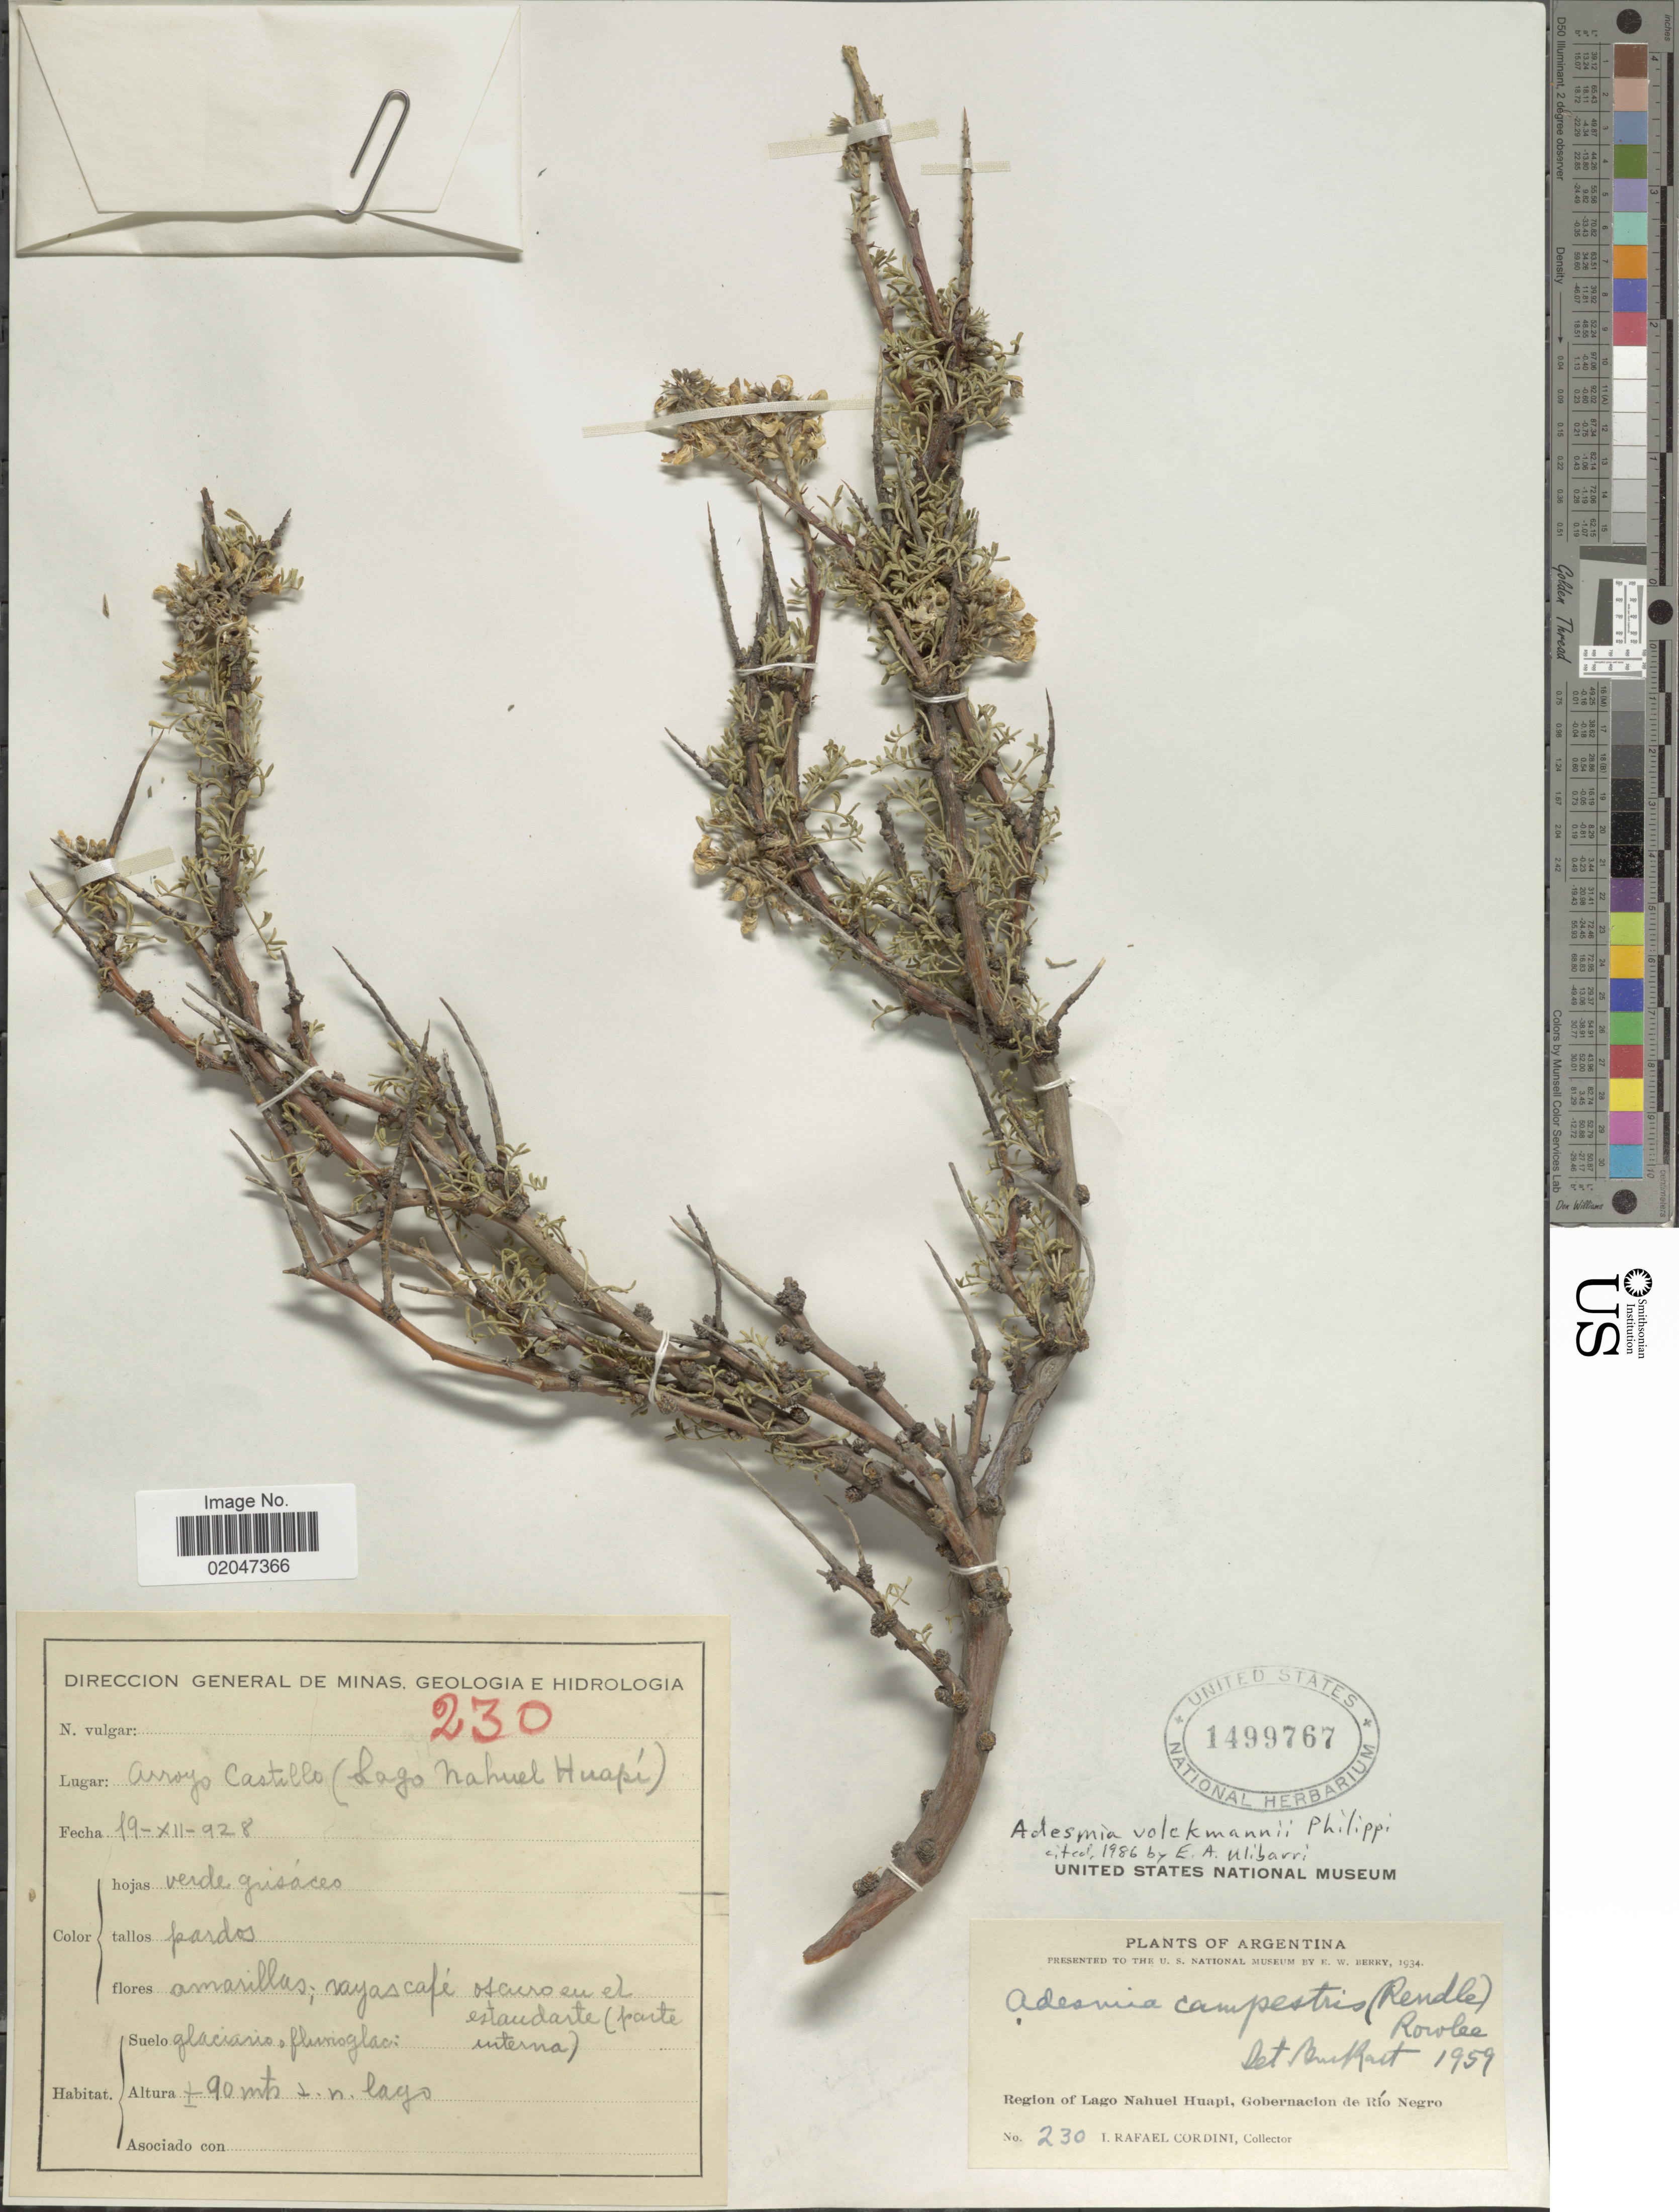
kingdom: Plantae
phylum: Tracheophyta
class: Magnoliopsida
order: Fabales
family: Fabaceae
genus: Adesmia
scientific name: Adesmia volckmannii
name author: Phil.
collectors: I. Cordini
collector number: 230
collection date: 1928-12-19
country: Argentina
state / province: Rio Negro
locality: Region of Lago Nahuel Huapi, Gobernacion de Rio Negro.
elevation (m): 90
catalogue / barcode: US 1499767